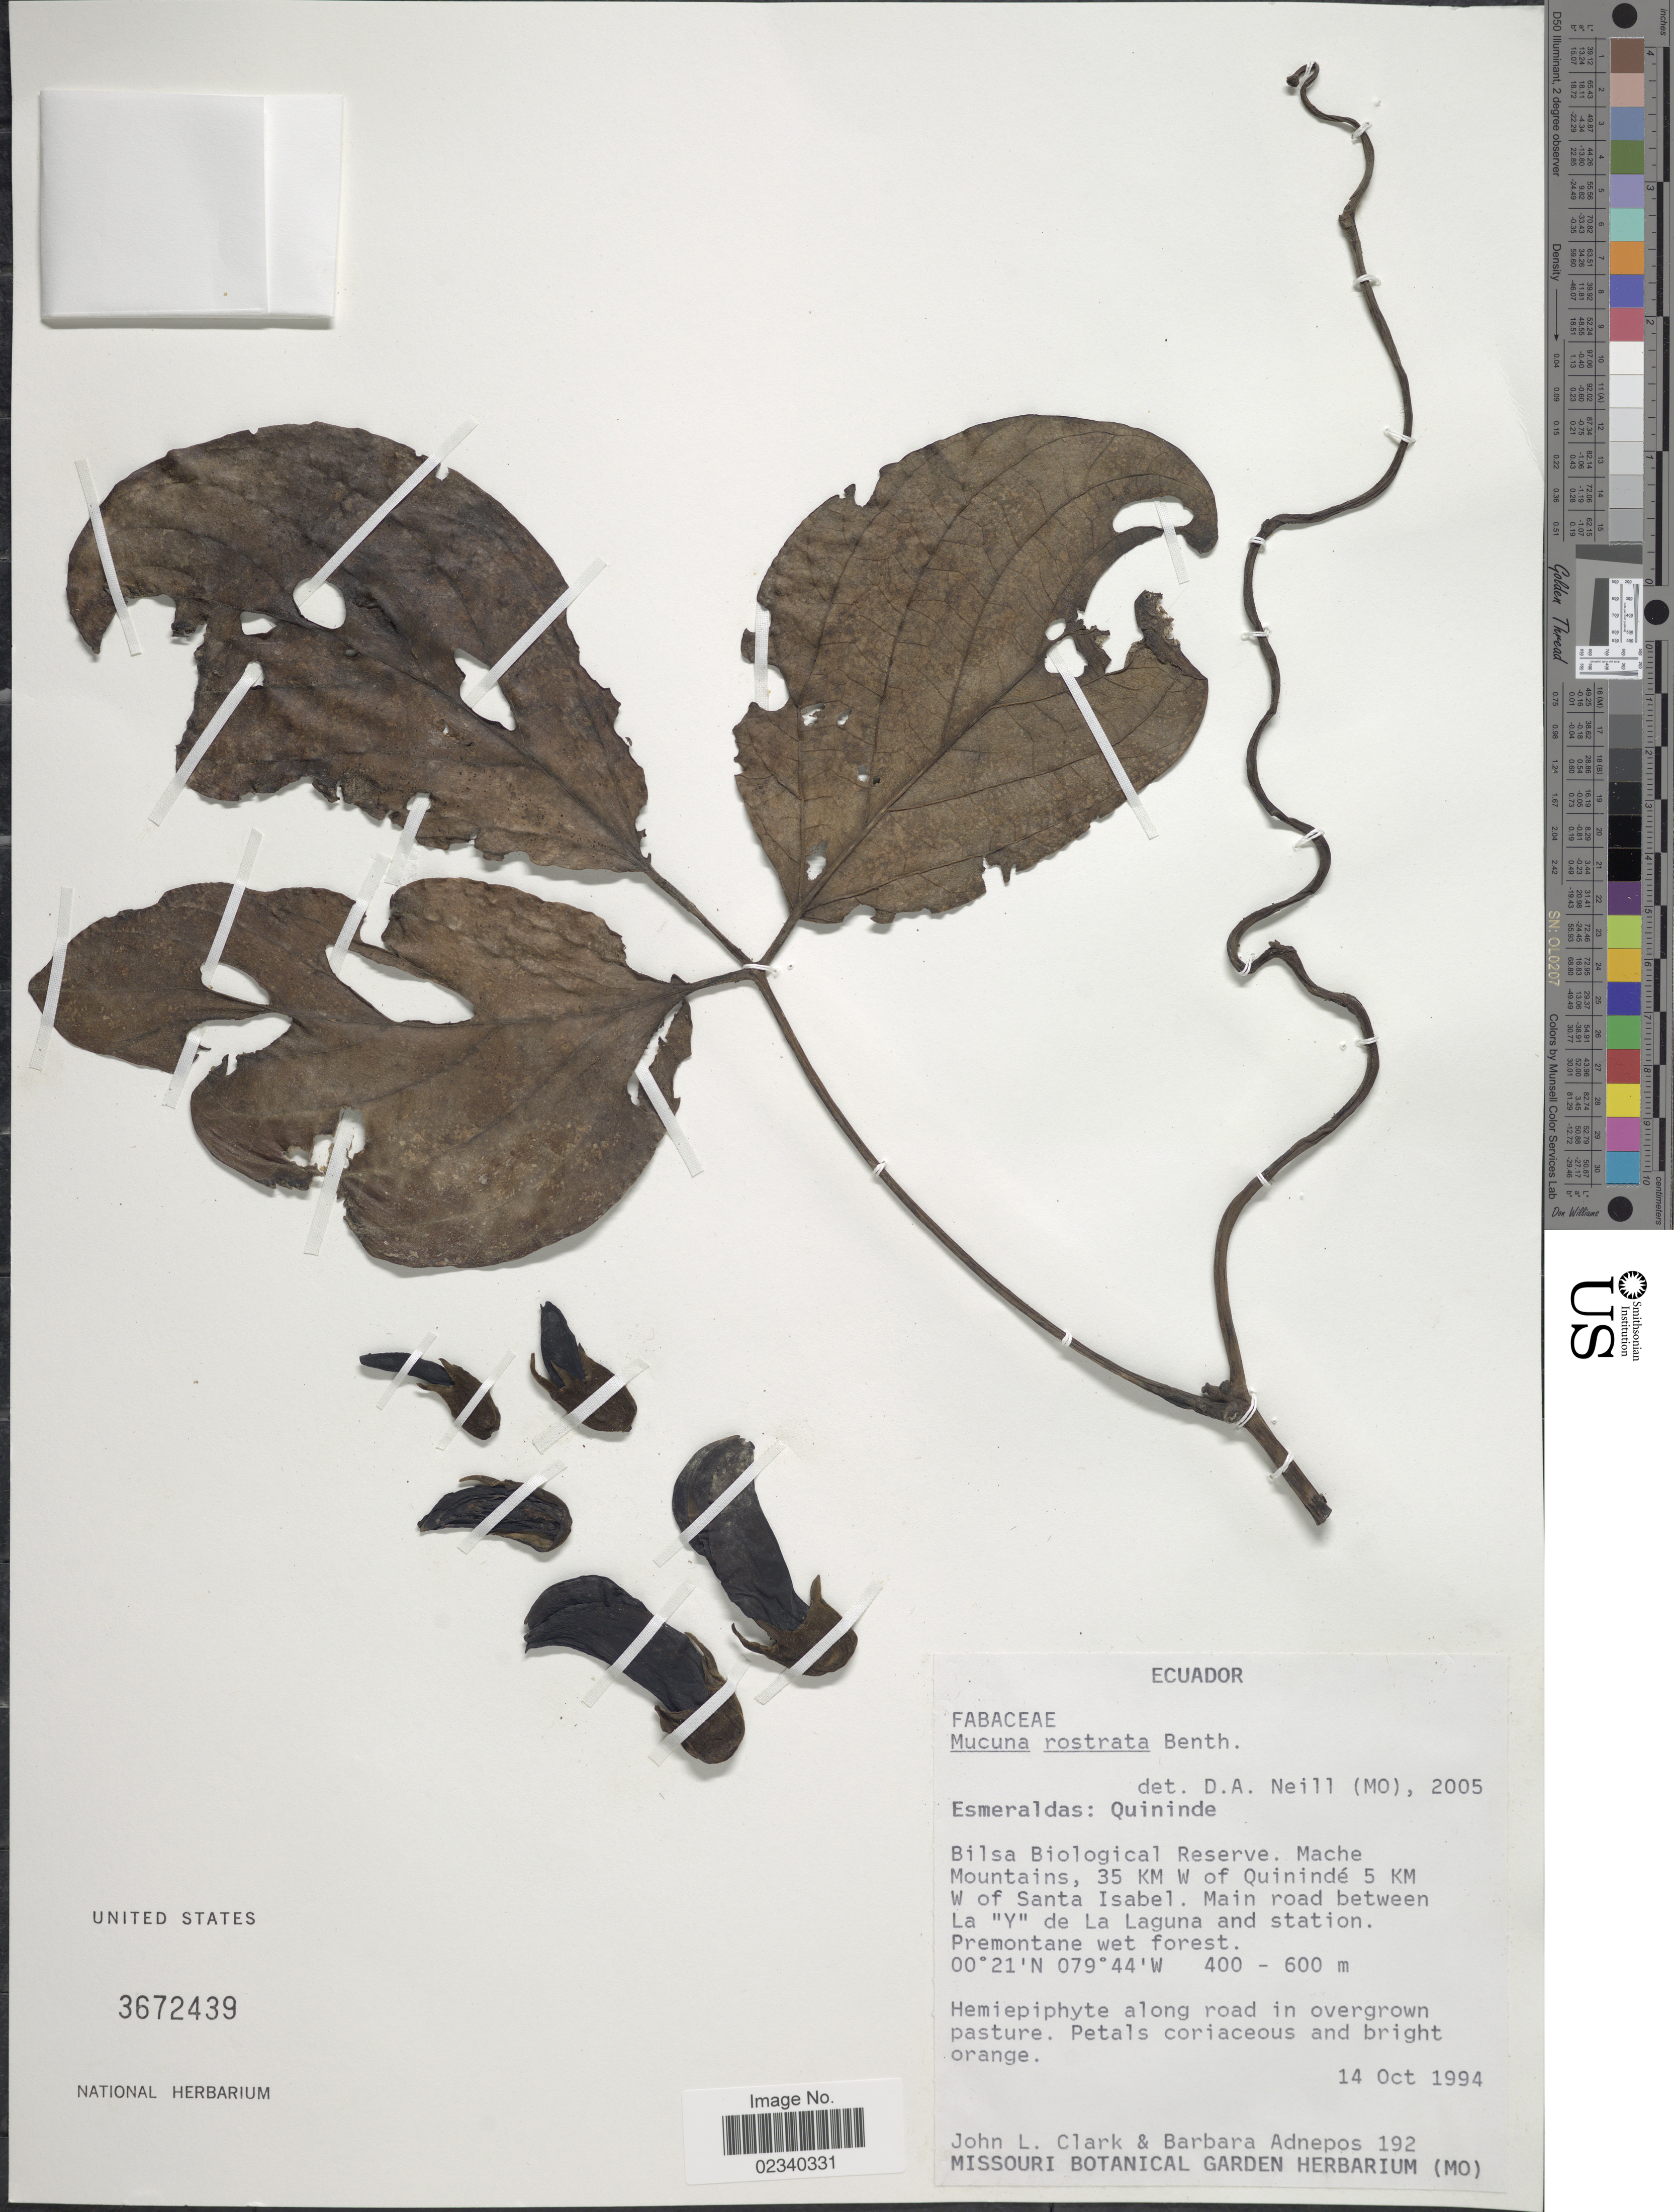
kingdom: Plantae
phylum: Tracheophyta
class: Magnoliopsida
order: Fabales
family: Fabaceae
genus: Mucuna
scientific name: Mucuna rostrata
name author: Benth.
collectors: J. L. Clark & B. Adnepos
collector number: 192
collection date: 1994-10-14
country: Ecuador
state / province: Esmeraldas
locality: Quininde. Bilsa Biological Reserve. Mache Mountains, 35 KM W of Quininde 5 KM W of Santa Isabel. Main road between La "Y" de La Laguna and station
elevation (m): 400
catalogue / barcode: US 3672439